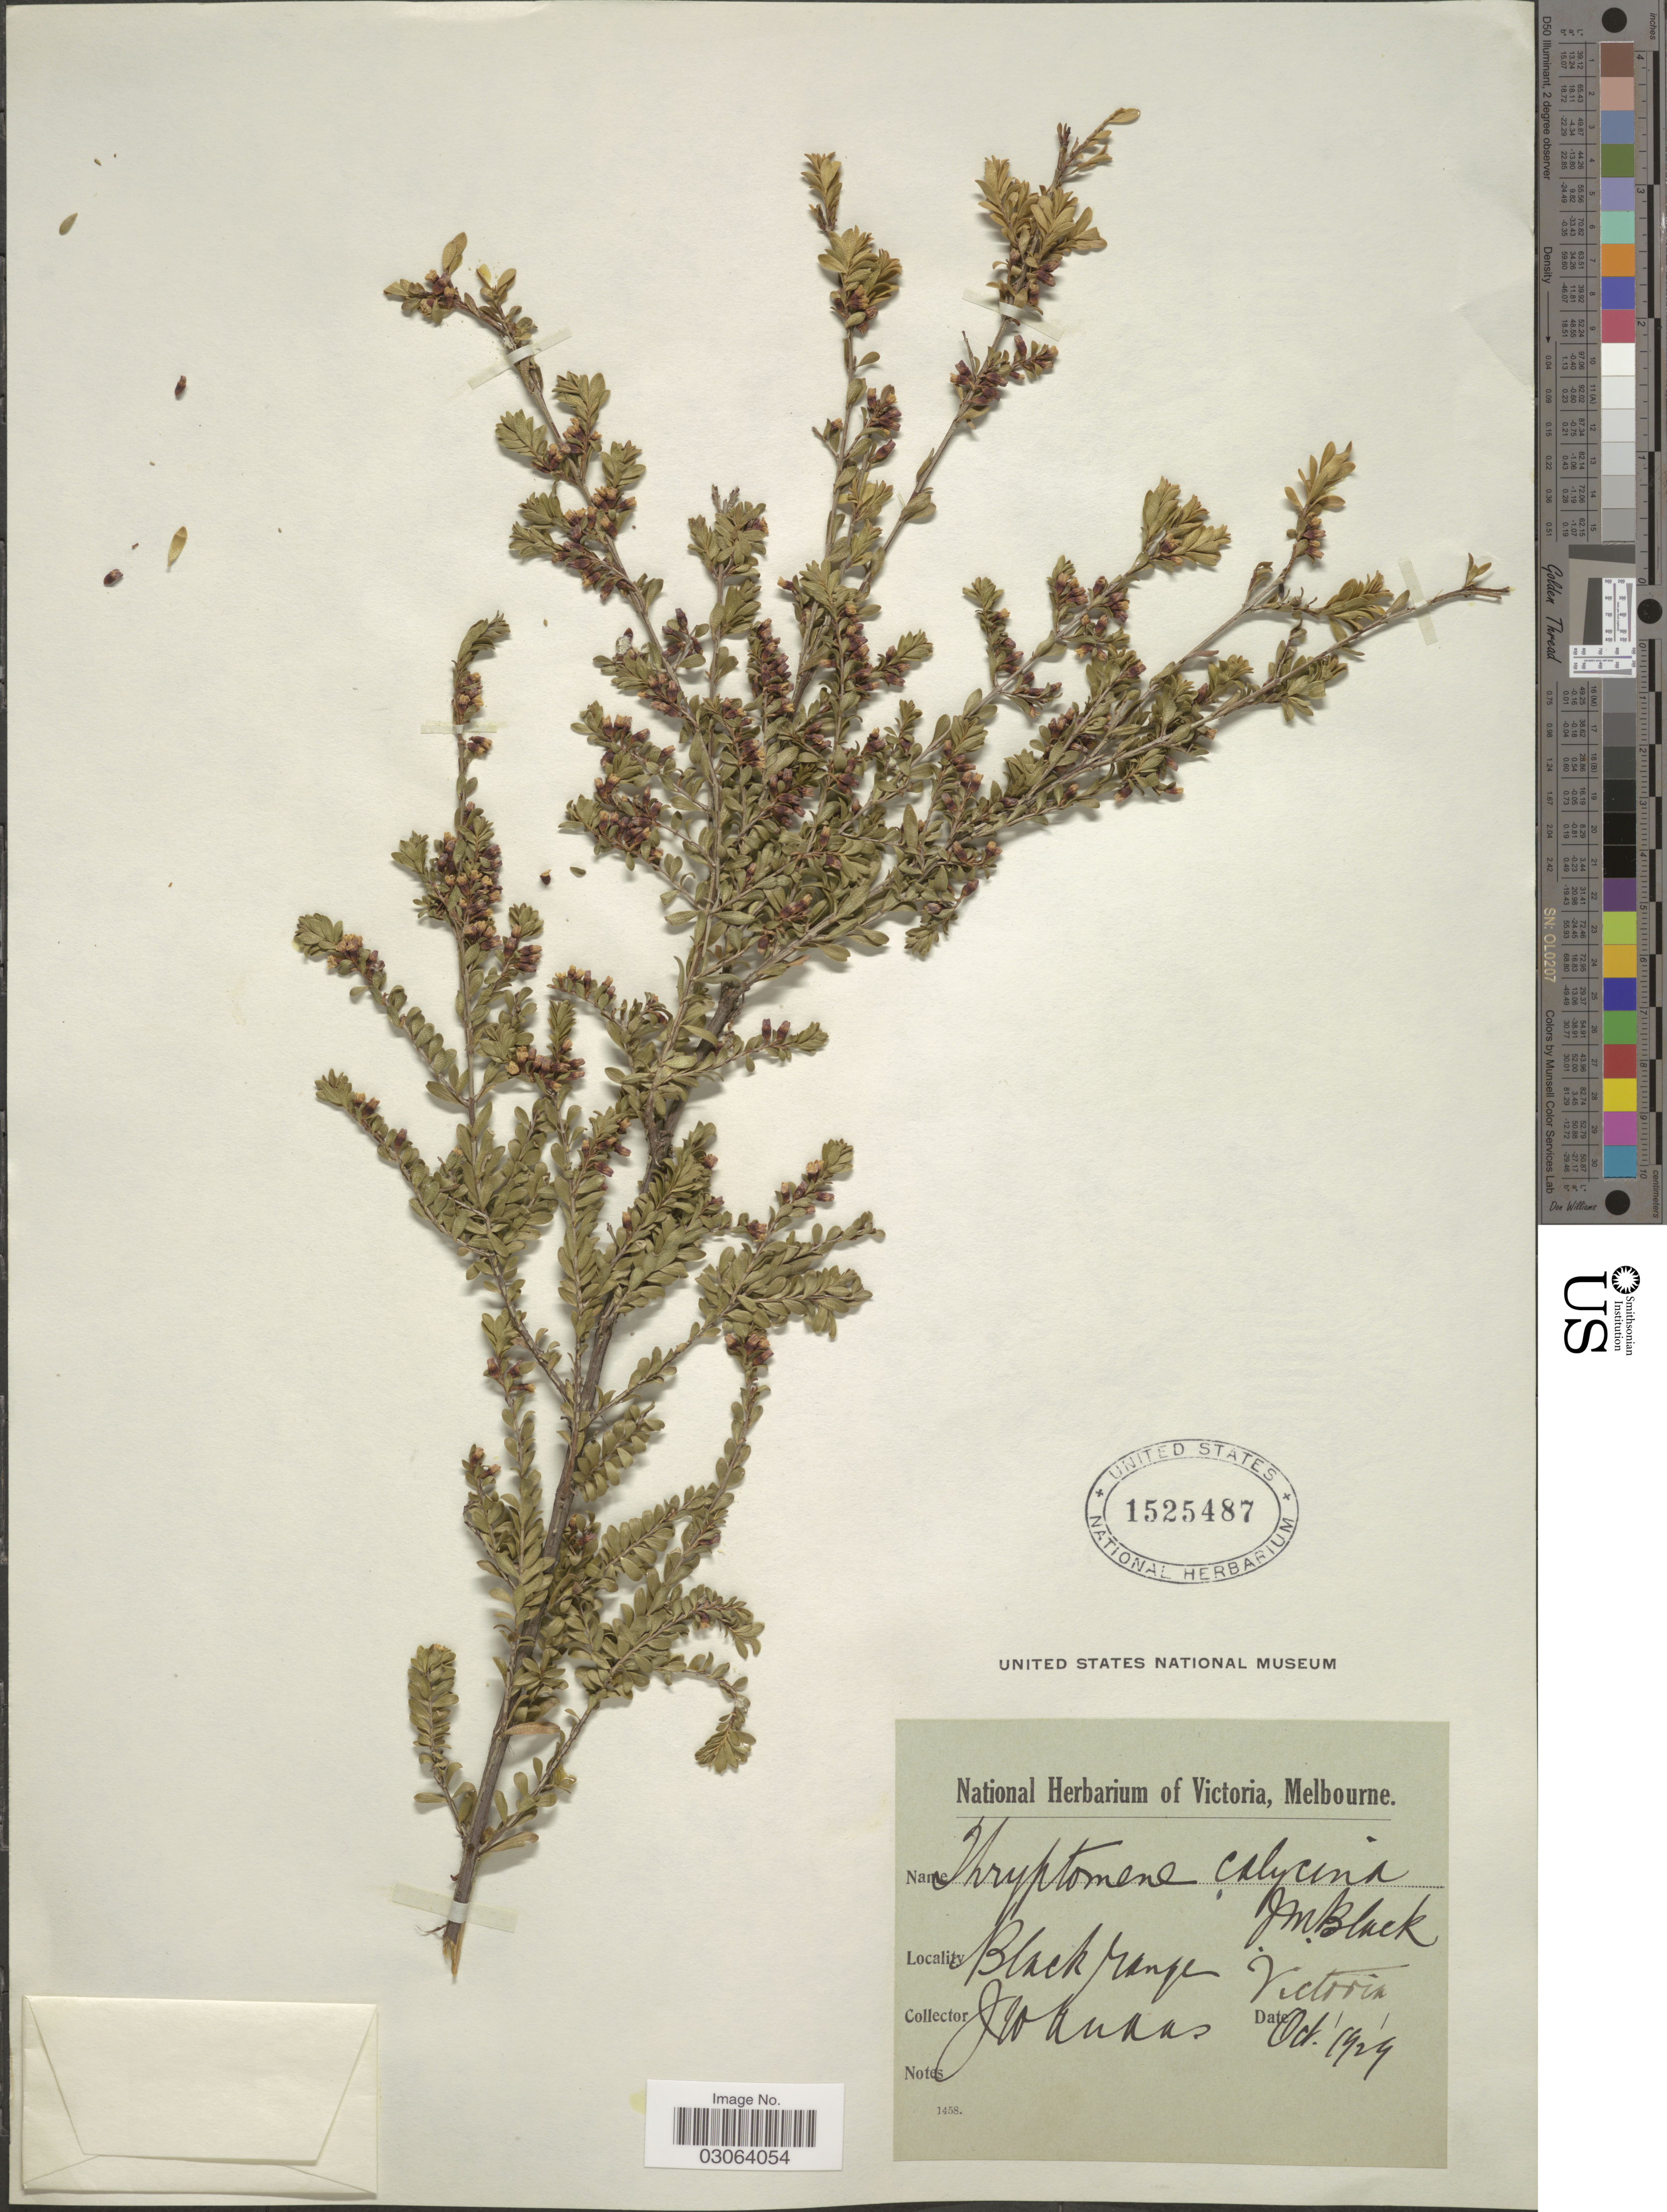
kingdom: Plantae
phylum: Tracheophyta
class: Magnoliopsida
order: Myrtales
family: Myrtaceae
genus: Thryptomene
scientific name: Thryptomene calycina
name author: (Lindl.) Stapf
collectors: J. Audas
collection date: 1929-10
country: Australia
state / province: Victoria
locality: Black Range, Victoria.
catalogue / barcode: US 1525487